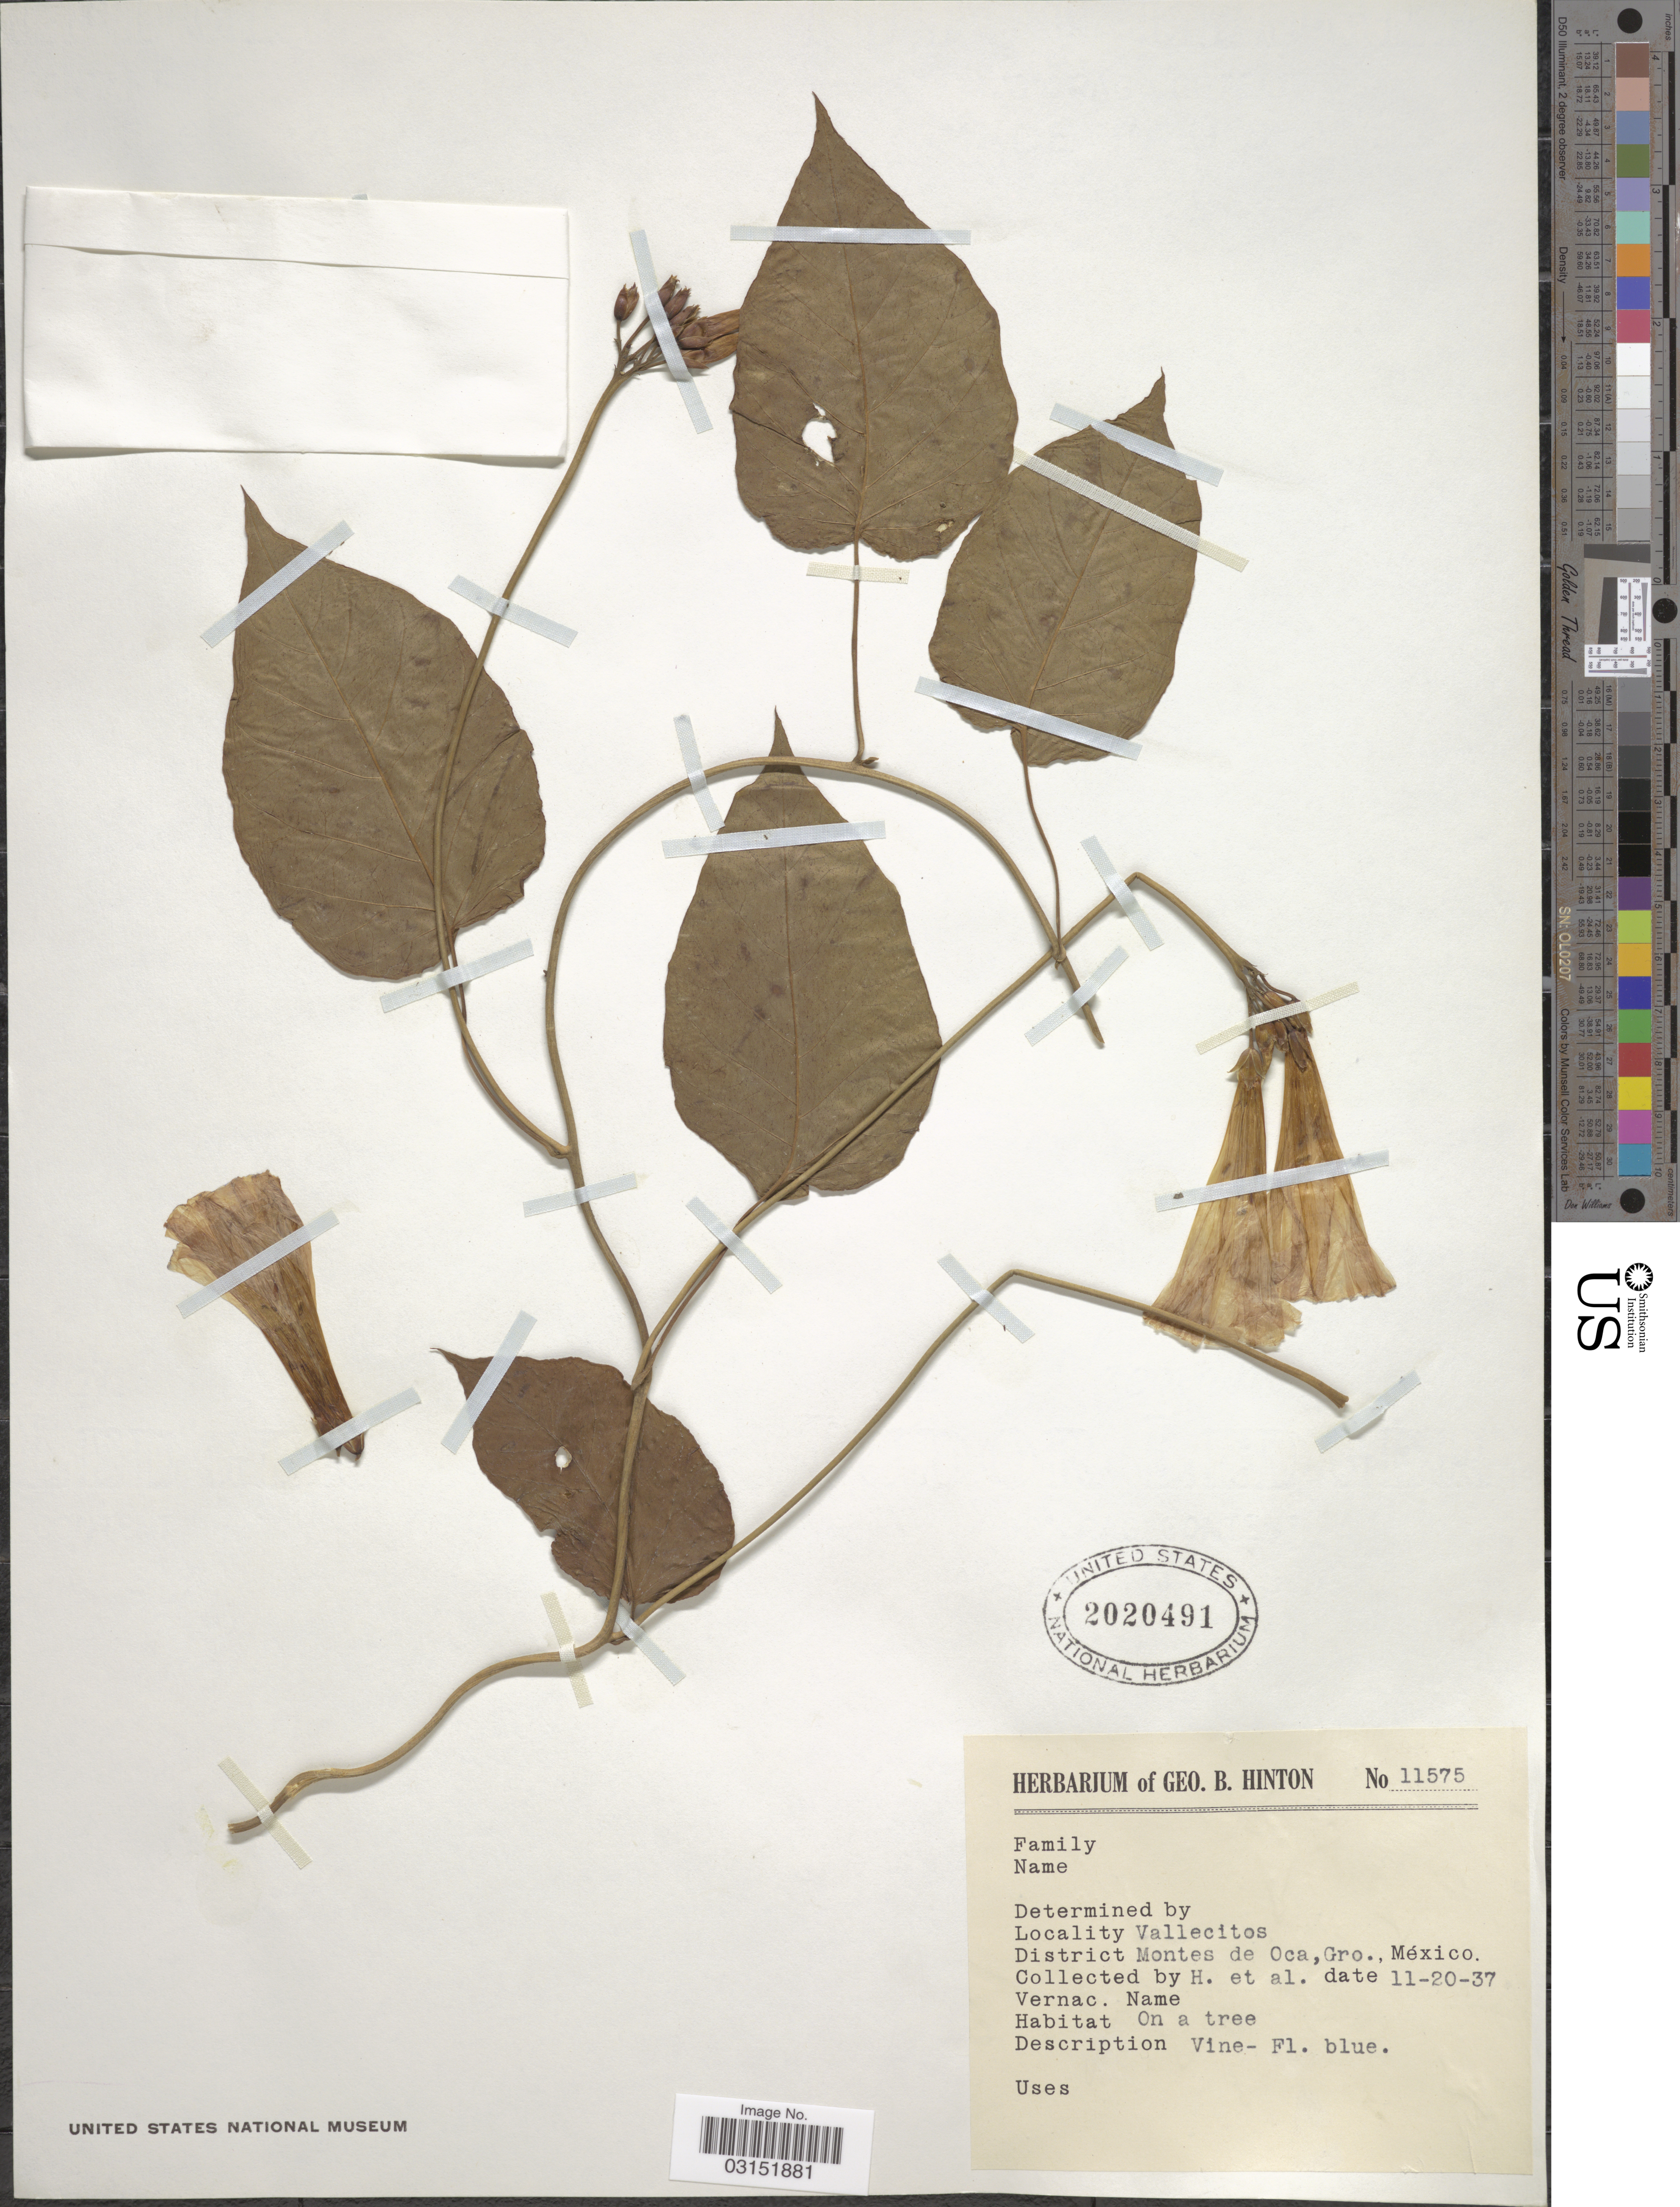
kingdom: Plantae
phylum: Tracheophyta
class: Magnoliopsida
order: Solanales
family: Convolvulaceae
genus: Ipomoea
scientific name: Ipomoea sp.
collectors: G. B. Hinton & et al.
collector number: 11575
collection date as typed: Transcribed d/m/y: 20/11/37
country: Mexico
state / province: Guerrero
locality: Vallecitos, District Montes de Oca.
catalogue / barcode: US 2020491